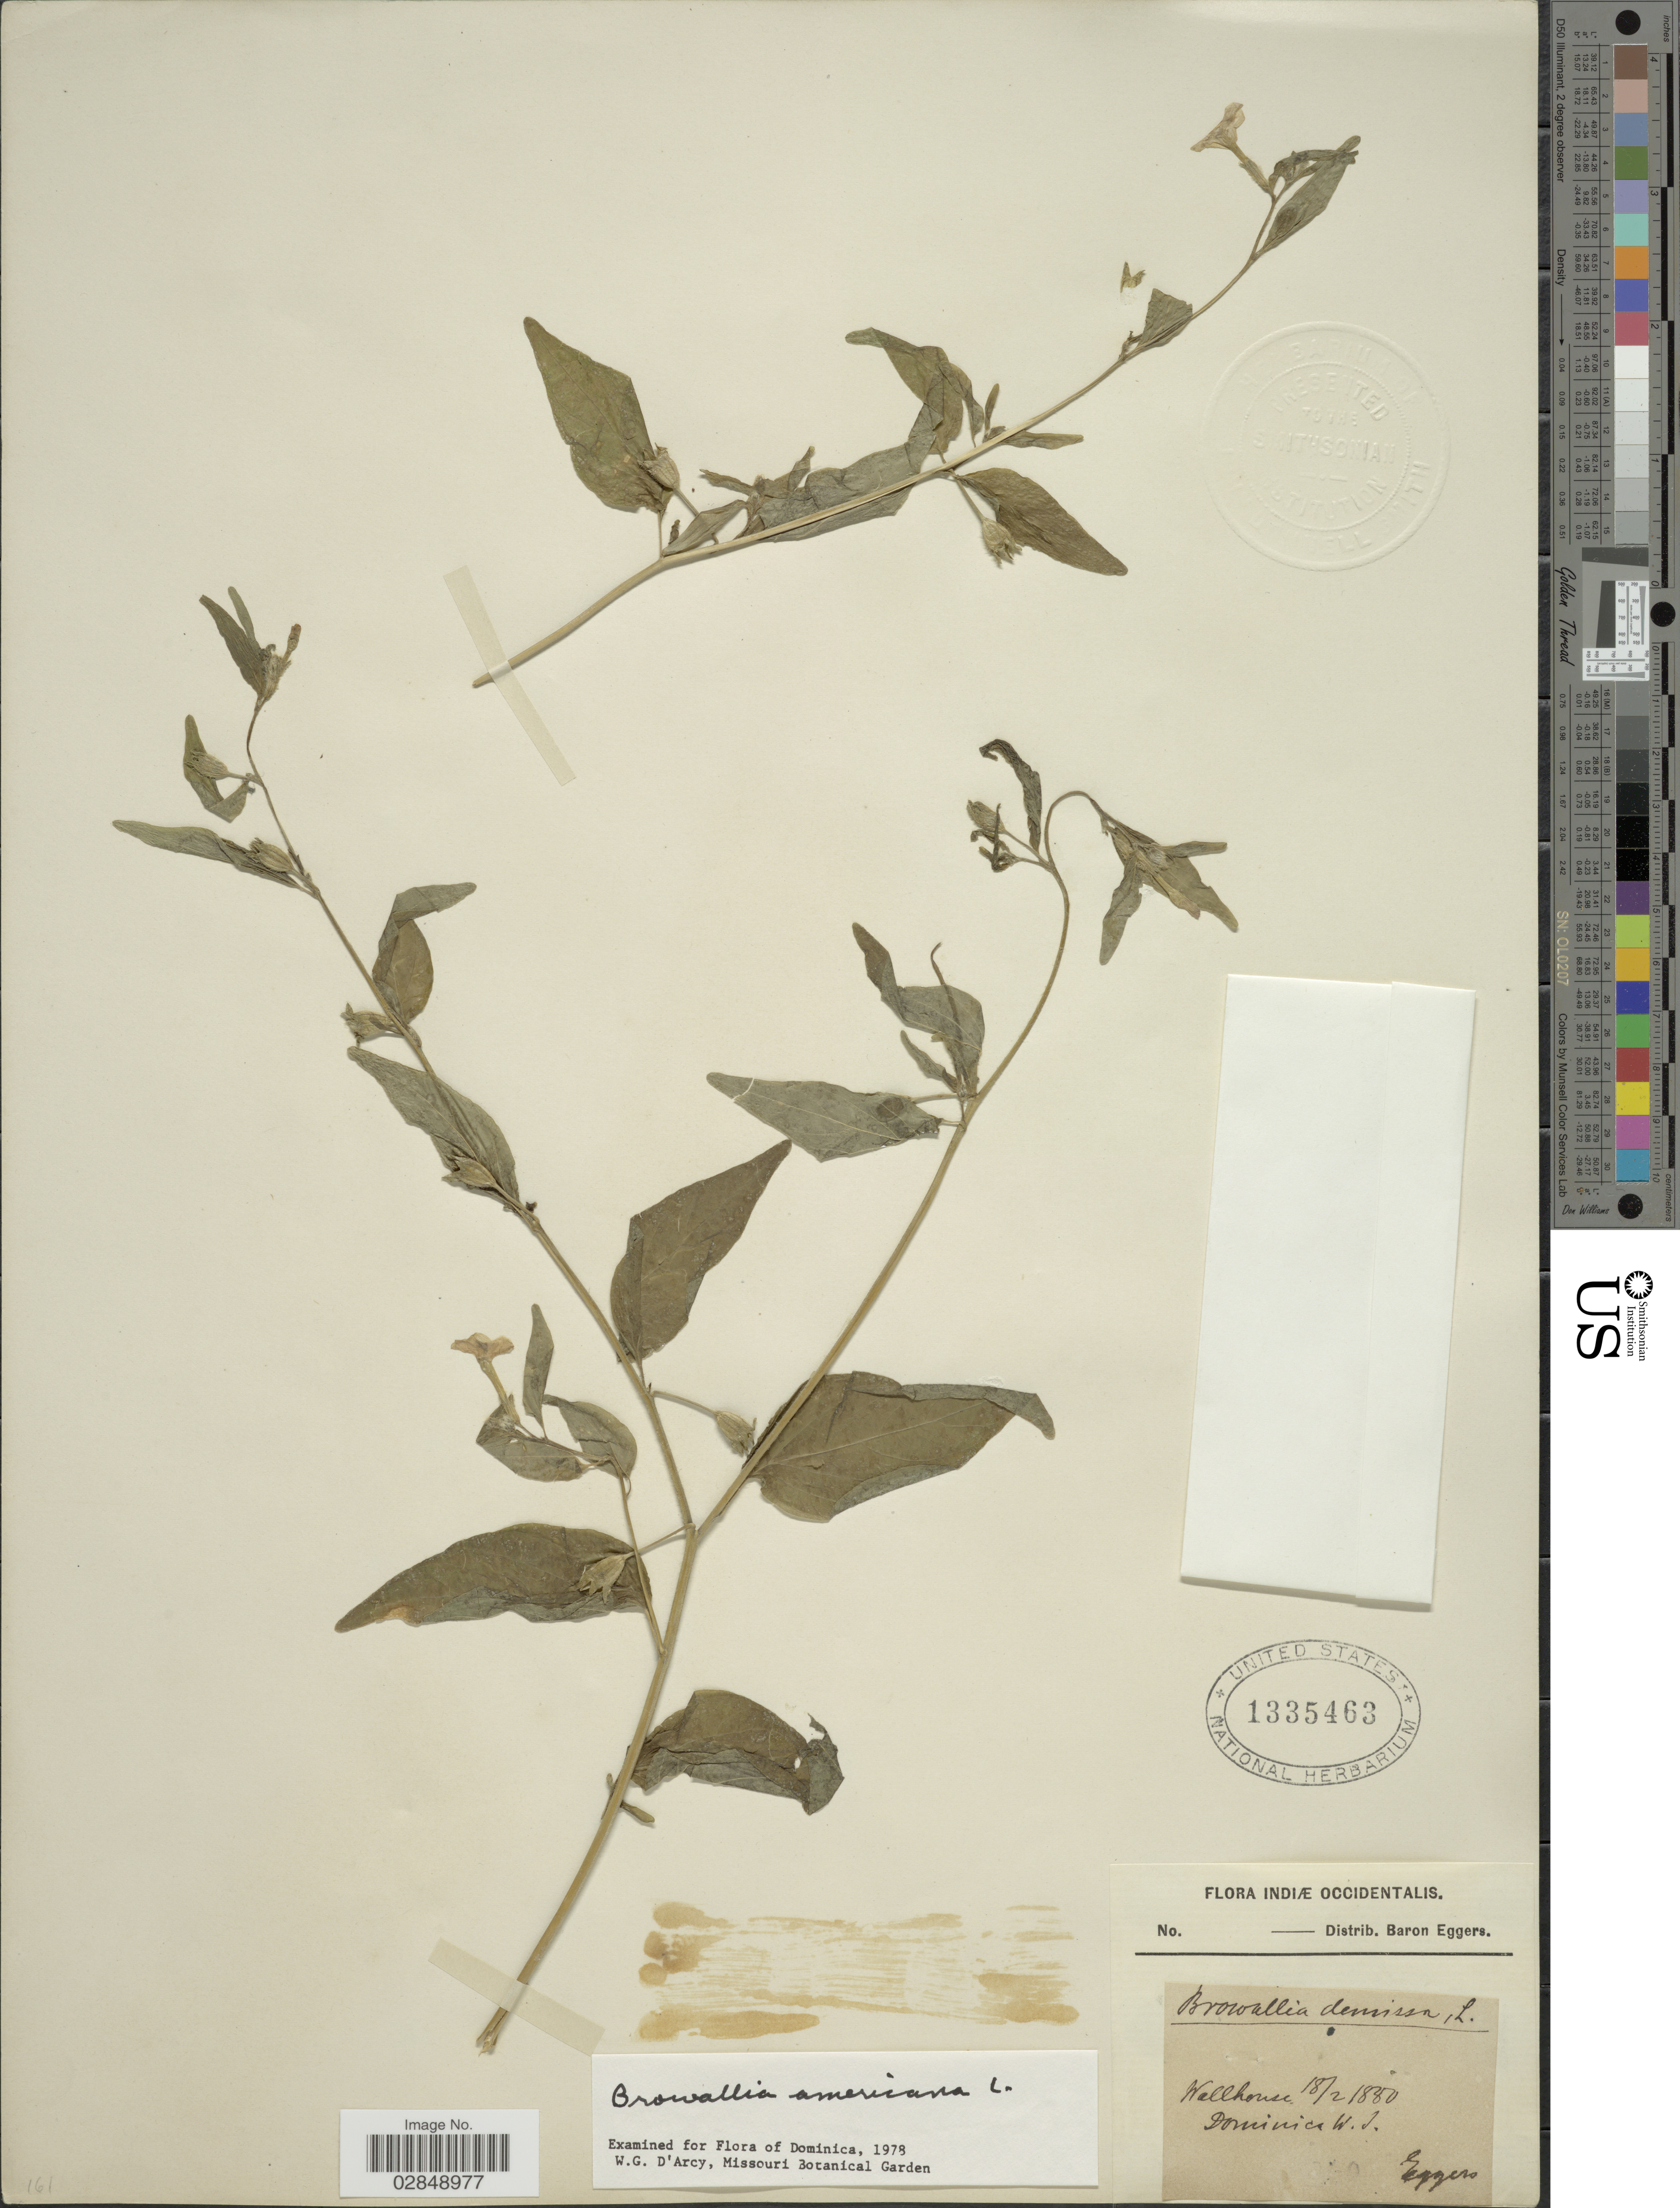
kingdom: Plantae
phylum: Tracheophyta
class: Magnoliopsida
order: Solanales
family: Solanaceae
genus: Browallia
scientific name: Browallia americana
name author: L.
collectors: -. Eggers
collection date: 1880-02-18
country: Dominica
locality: Wallhouse.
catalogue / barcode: US 1335463